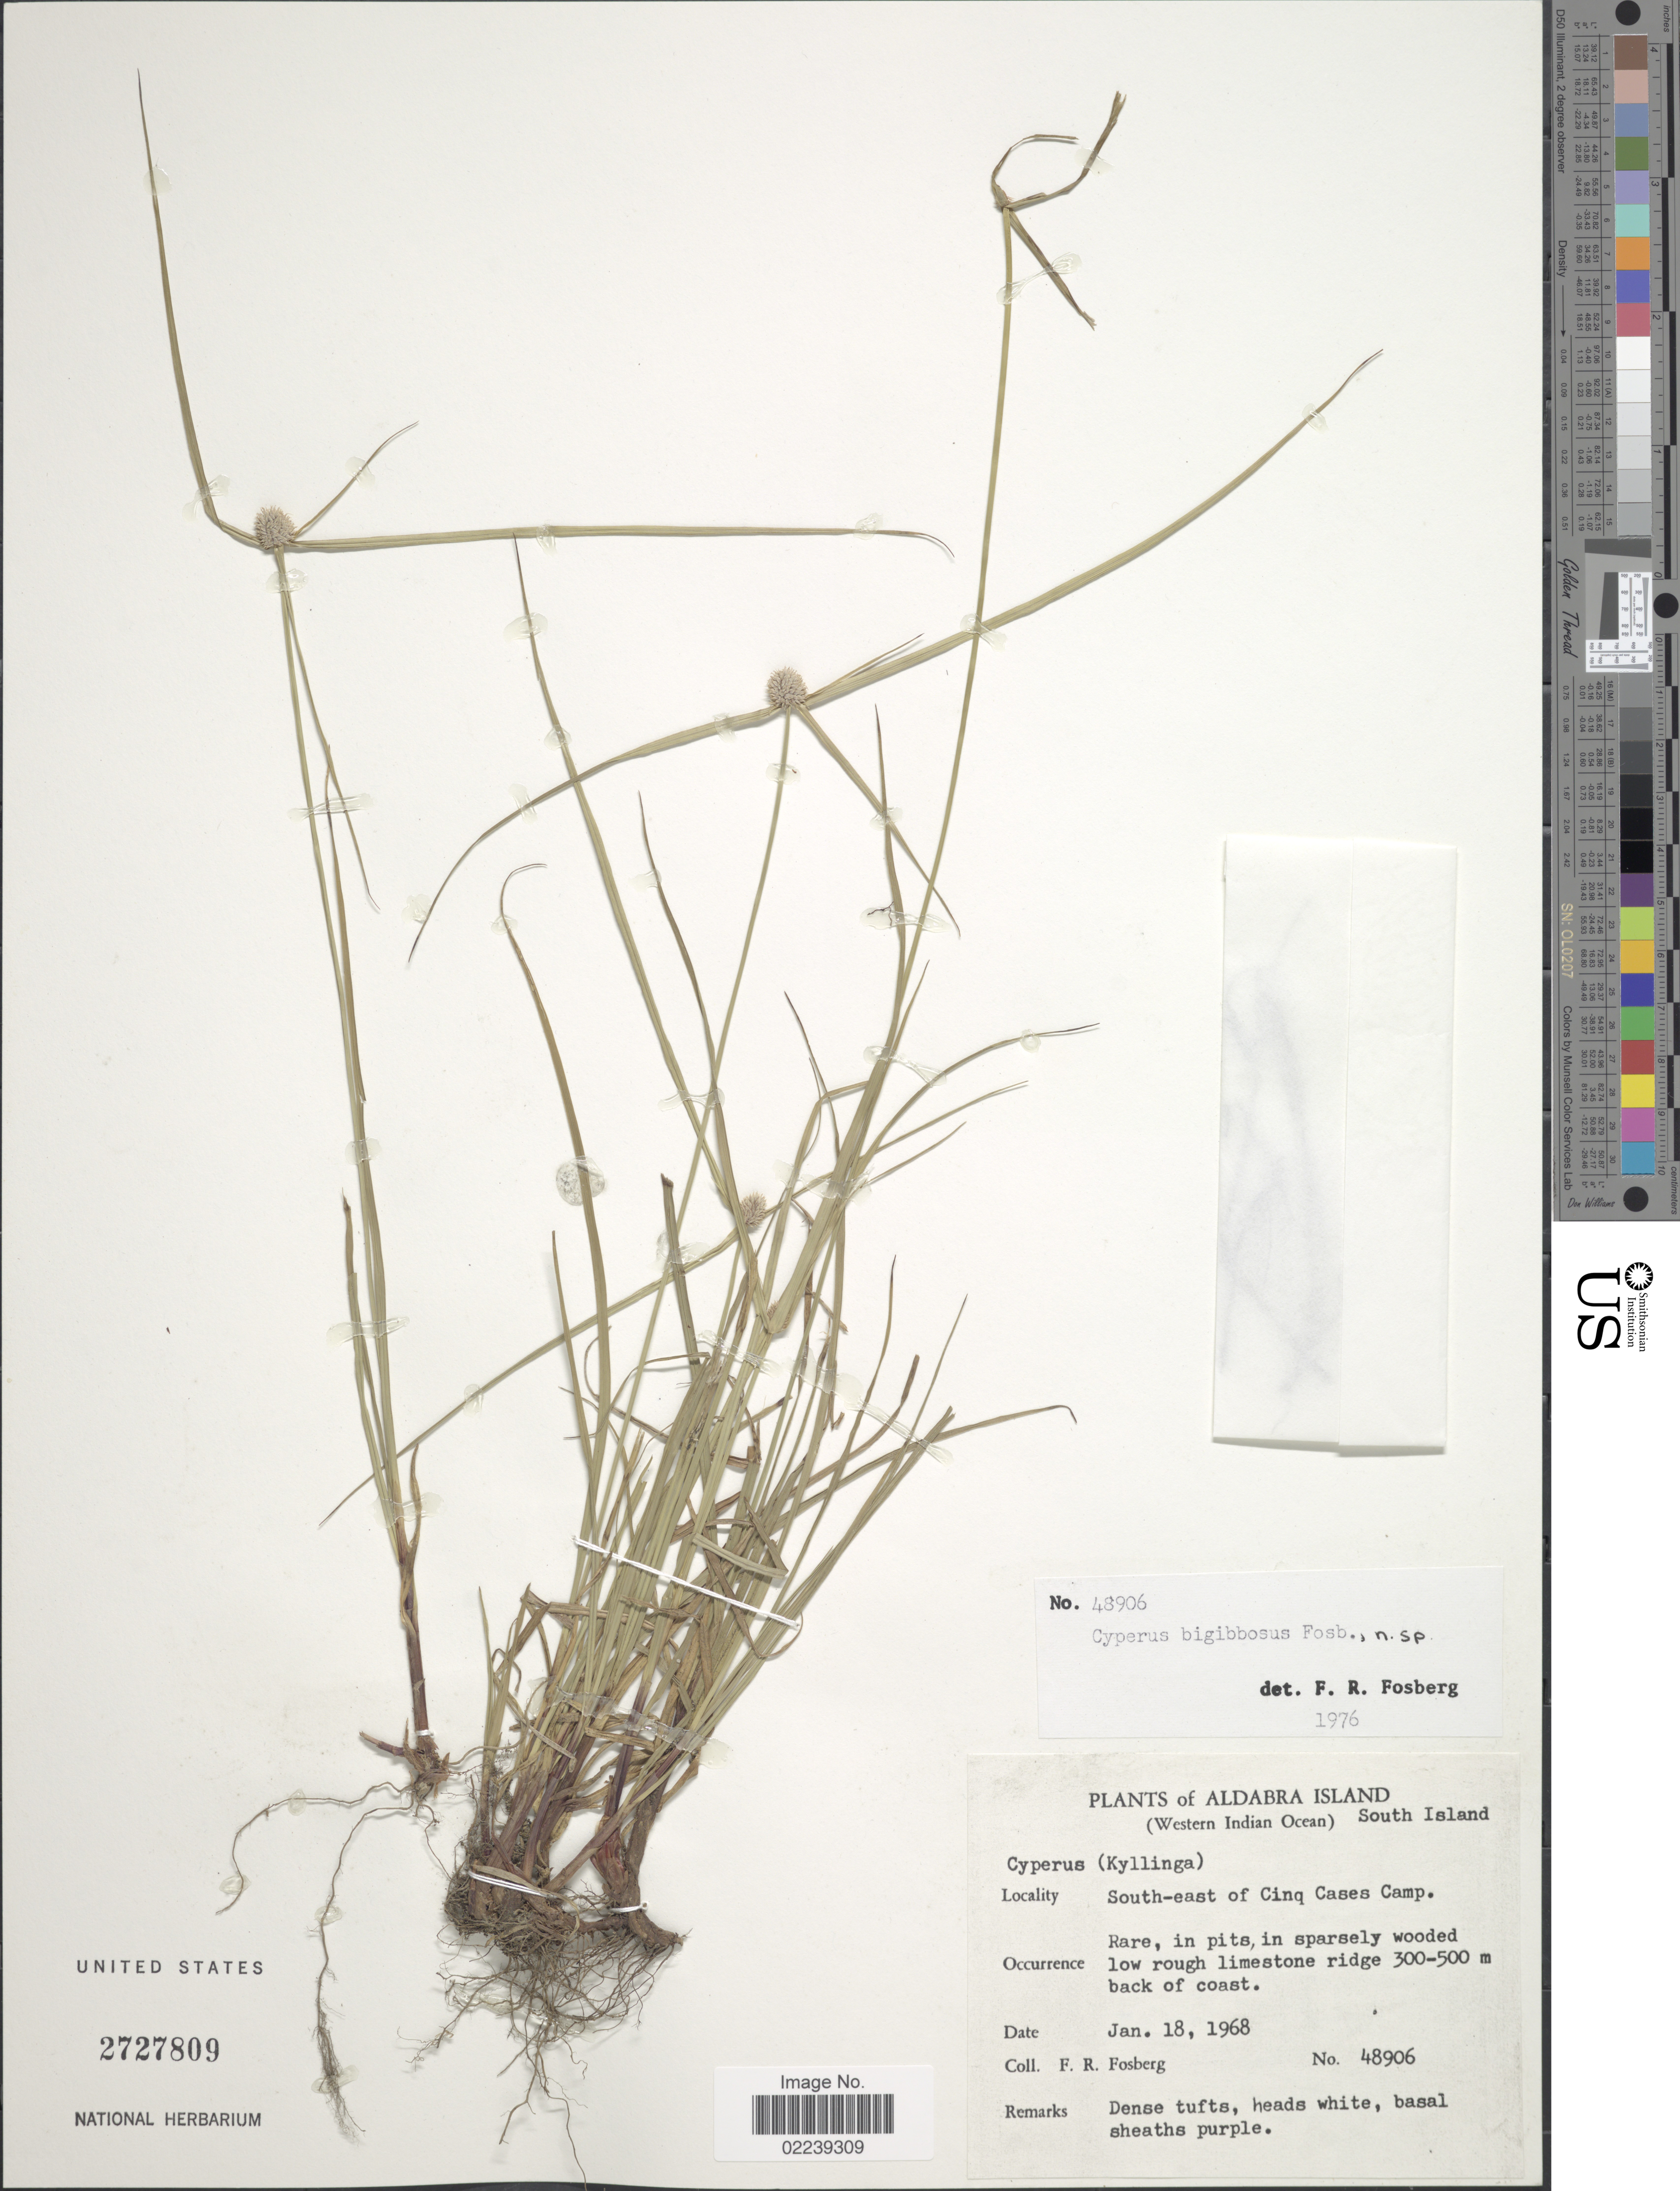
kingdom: Plantae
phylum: Tracheophyta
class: Liliopsida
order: Poales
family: Cyperaceae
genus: Cyperus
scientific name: Cyperus bigibbosa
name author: Fosberg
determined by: Strong, M. T., (US), Smithsonian Institution - National Museum of Natural History (UNITED STATES)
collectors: F. R. Fosberg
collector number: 48906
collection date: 1968-01-18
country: Seychelles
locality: Aldabra Island (Western Indian Ocean) South Island, South-east of Cinq Cases Camp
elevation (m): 300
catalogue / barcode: US 2727809